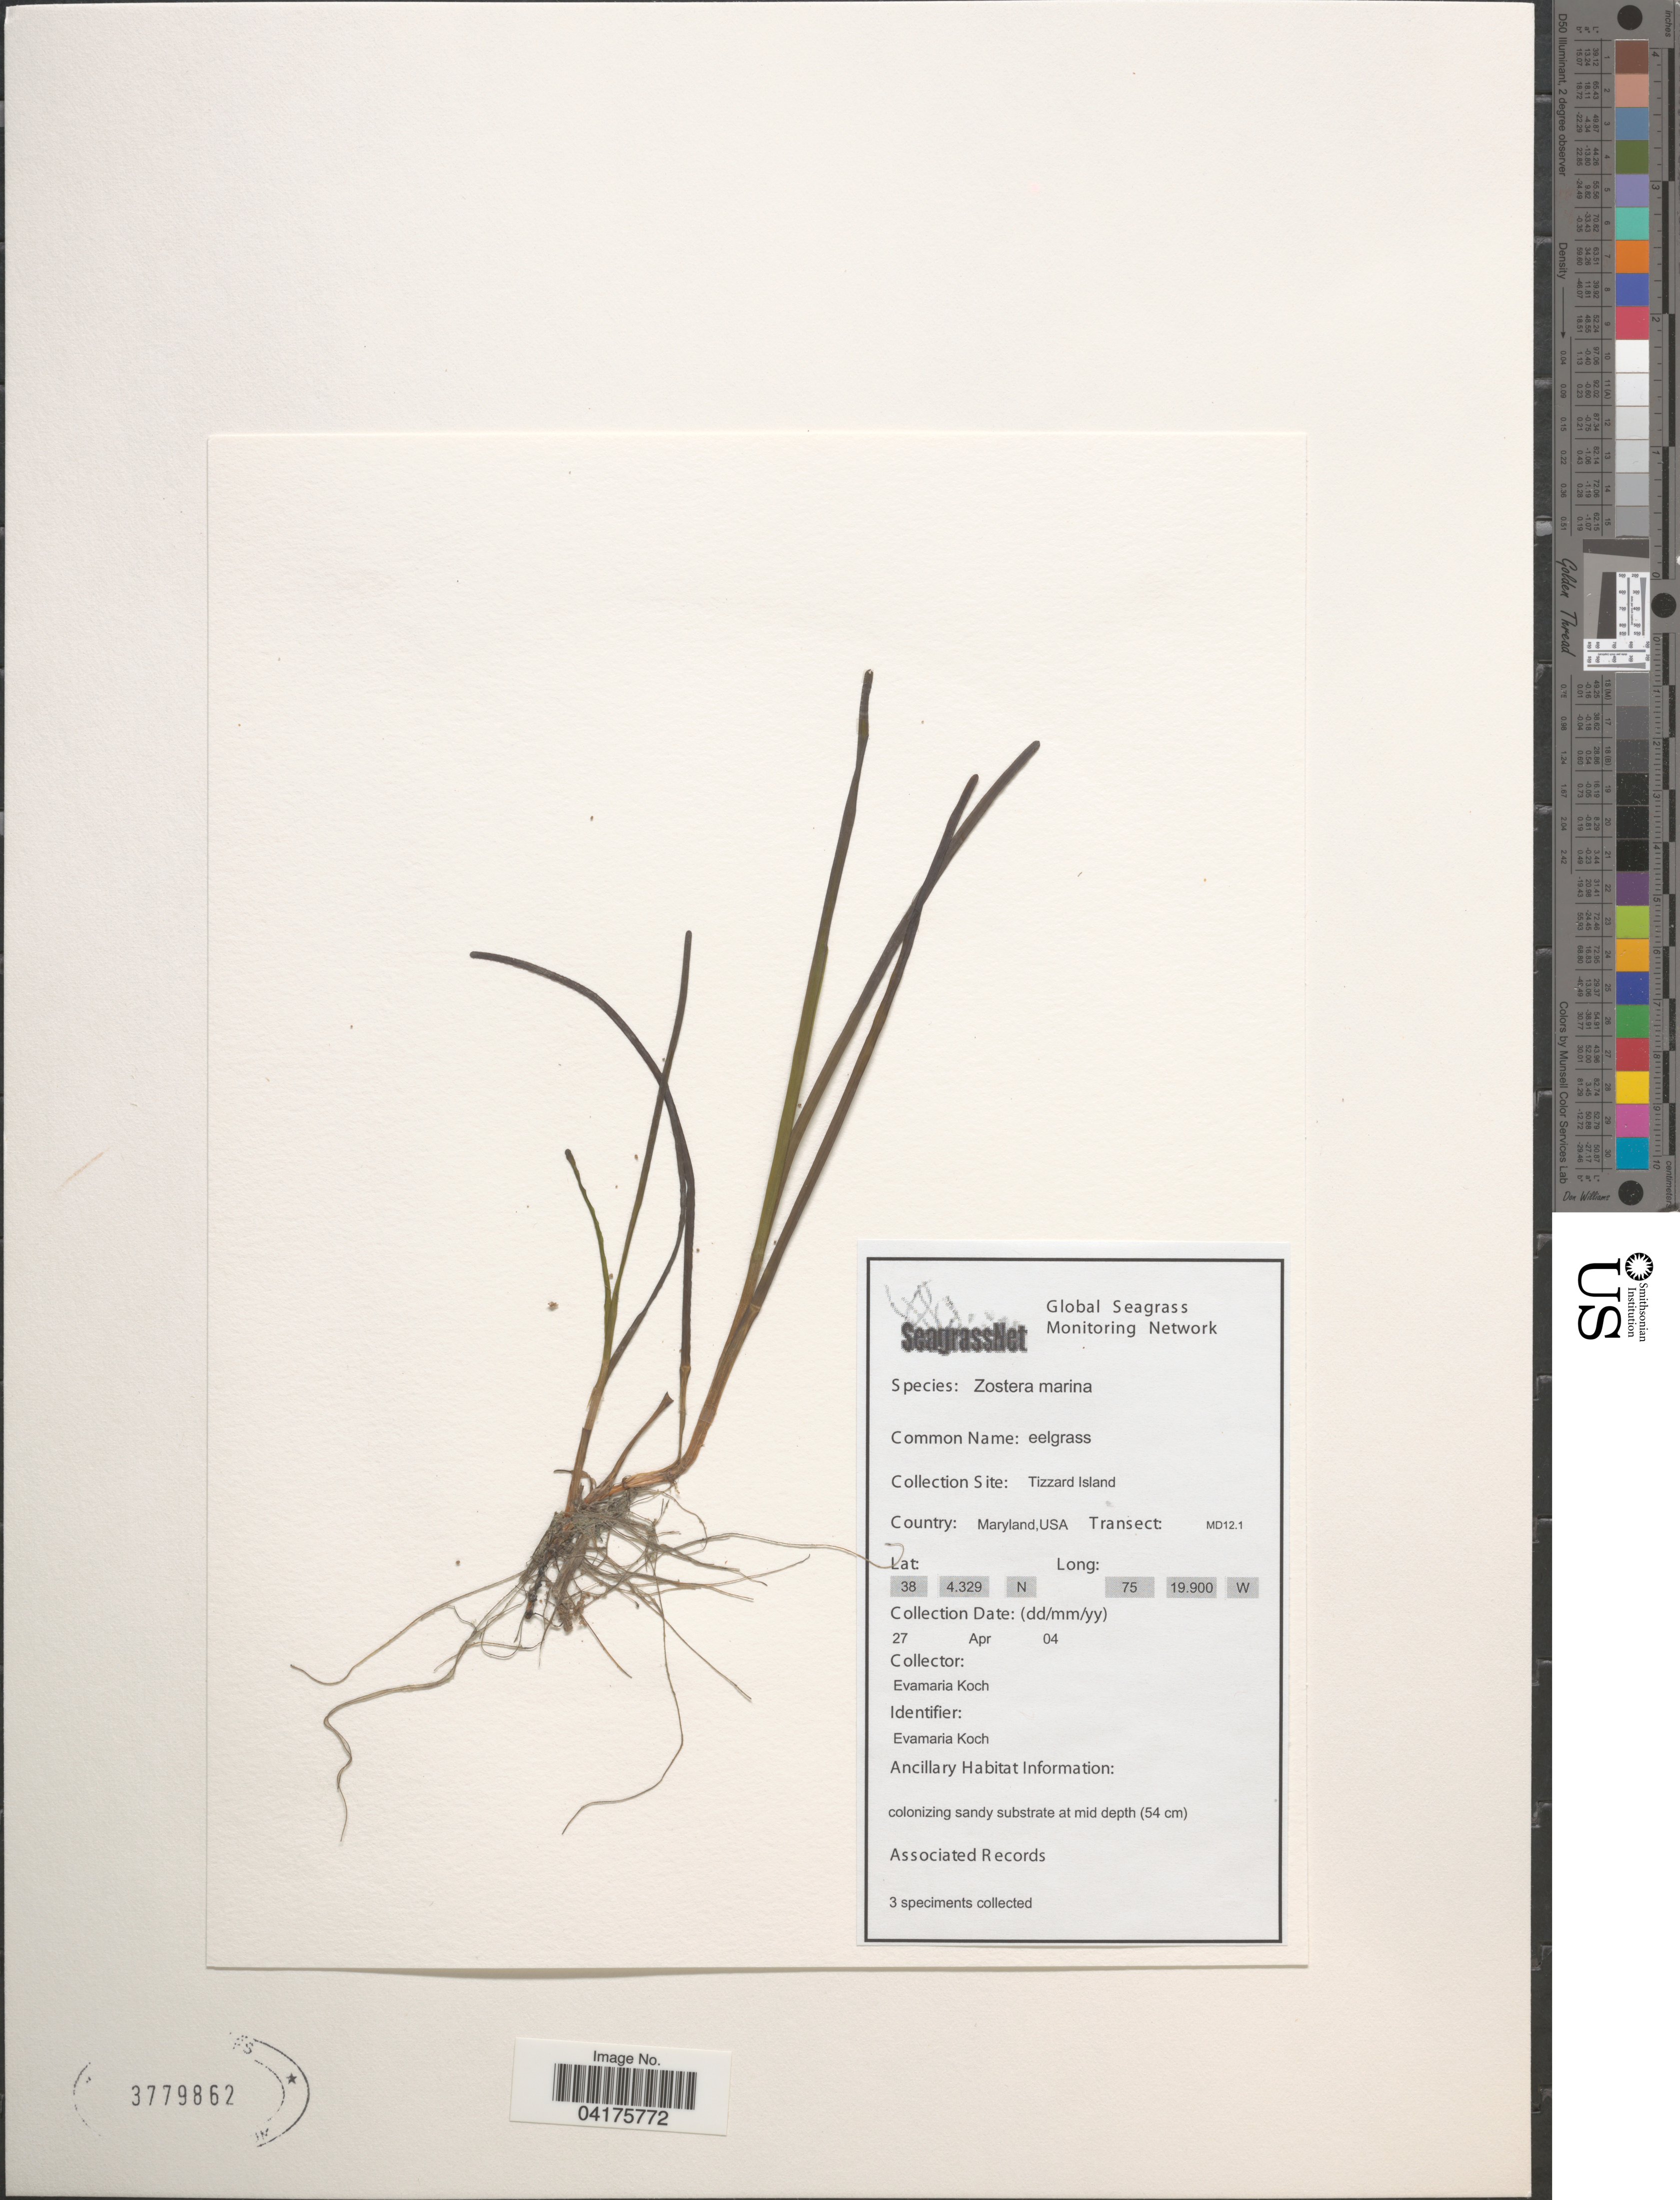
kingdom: Plantae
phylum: Tracheophyta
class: Liliopsida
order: Alismatales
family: Zosteraceae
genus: Zostera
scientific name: Zostera marina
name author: L.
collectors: E. Koch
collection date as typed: Transcribed d/m/y: 27/4/4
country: United States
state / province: Maryland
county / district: Worcester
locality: Tizzard Island.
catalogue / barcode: US 3779862